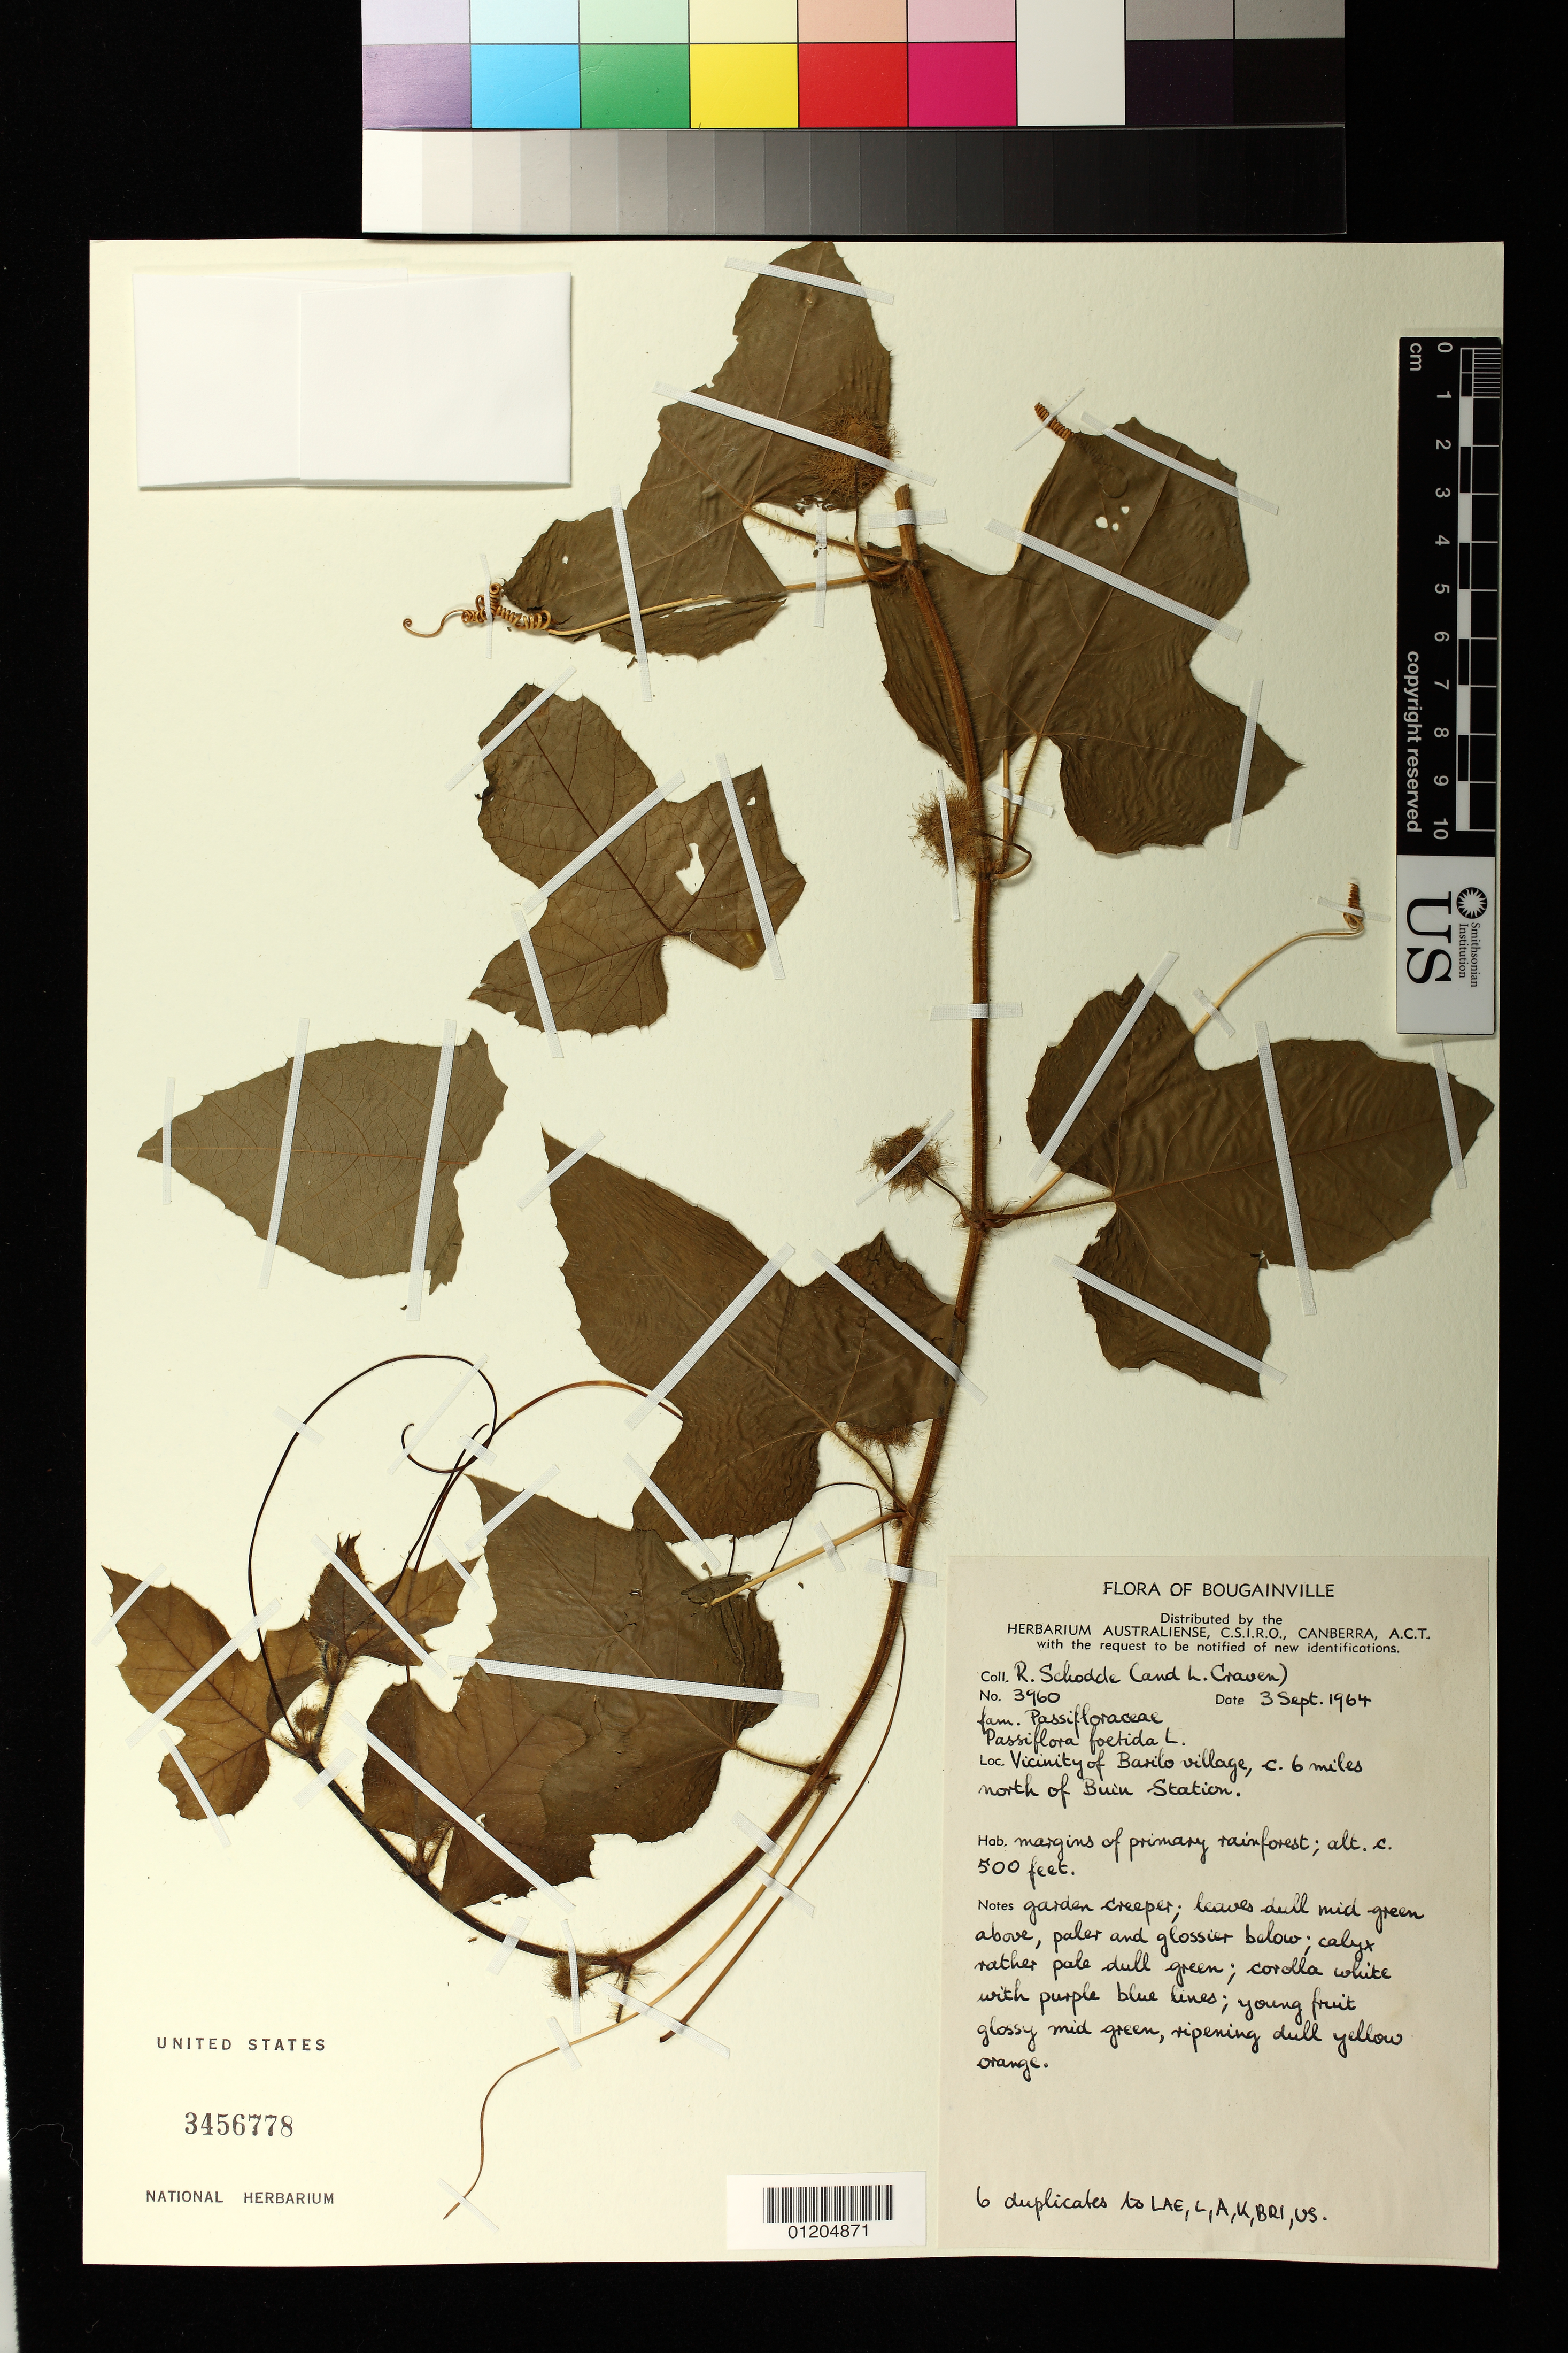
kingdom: Plantae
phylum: Tracheophyta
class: Magnoliopsida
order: Malpighiales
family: Passifloraceae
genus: Passiflora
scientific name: Passiflora foetida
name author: L.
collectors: L. A. Craven & L. Craven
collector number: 3960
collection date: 1964-09-03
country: Papua New Guinea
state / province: Bougainville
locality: Vacinity of Barilo Village, c. 6 miles north of Buin Station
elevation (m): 152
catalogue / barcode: US 3456778